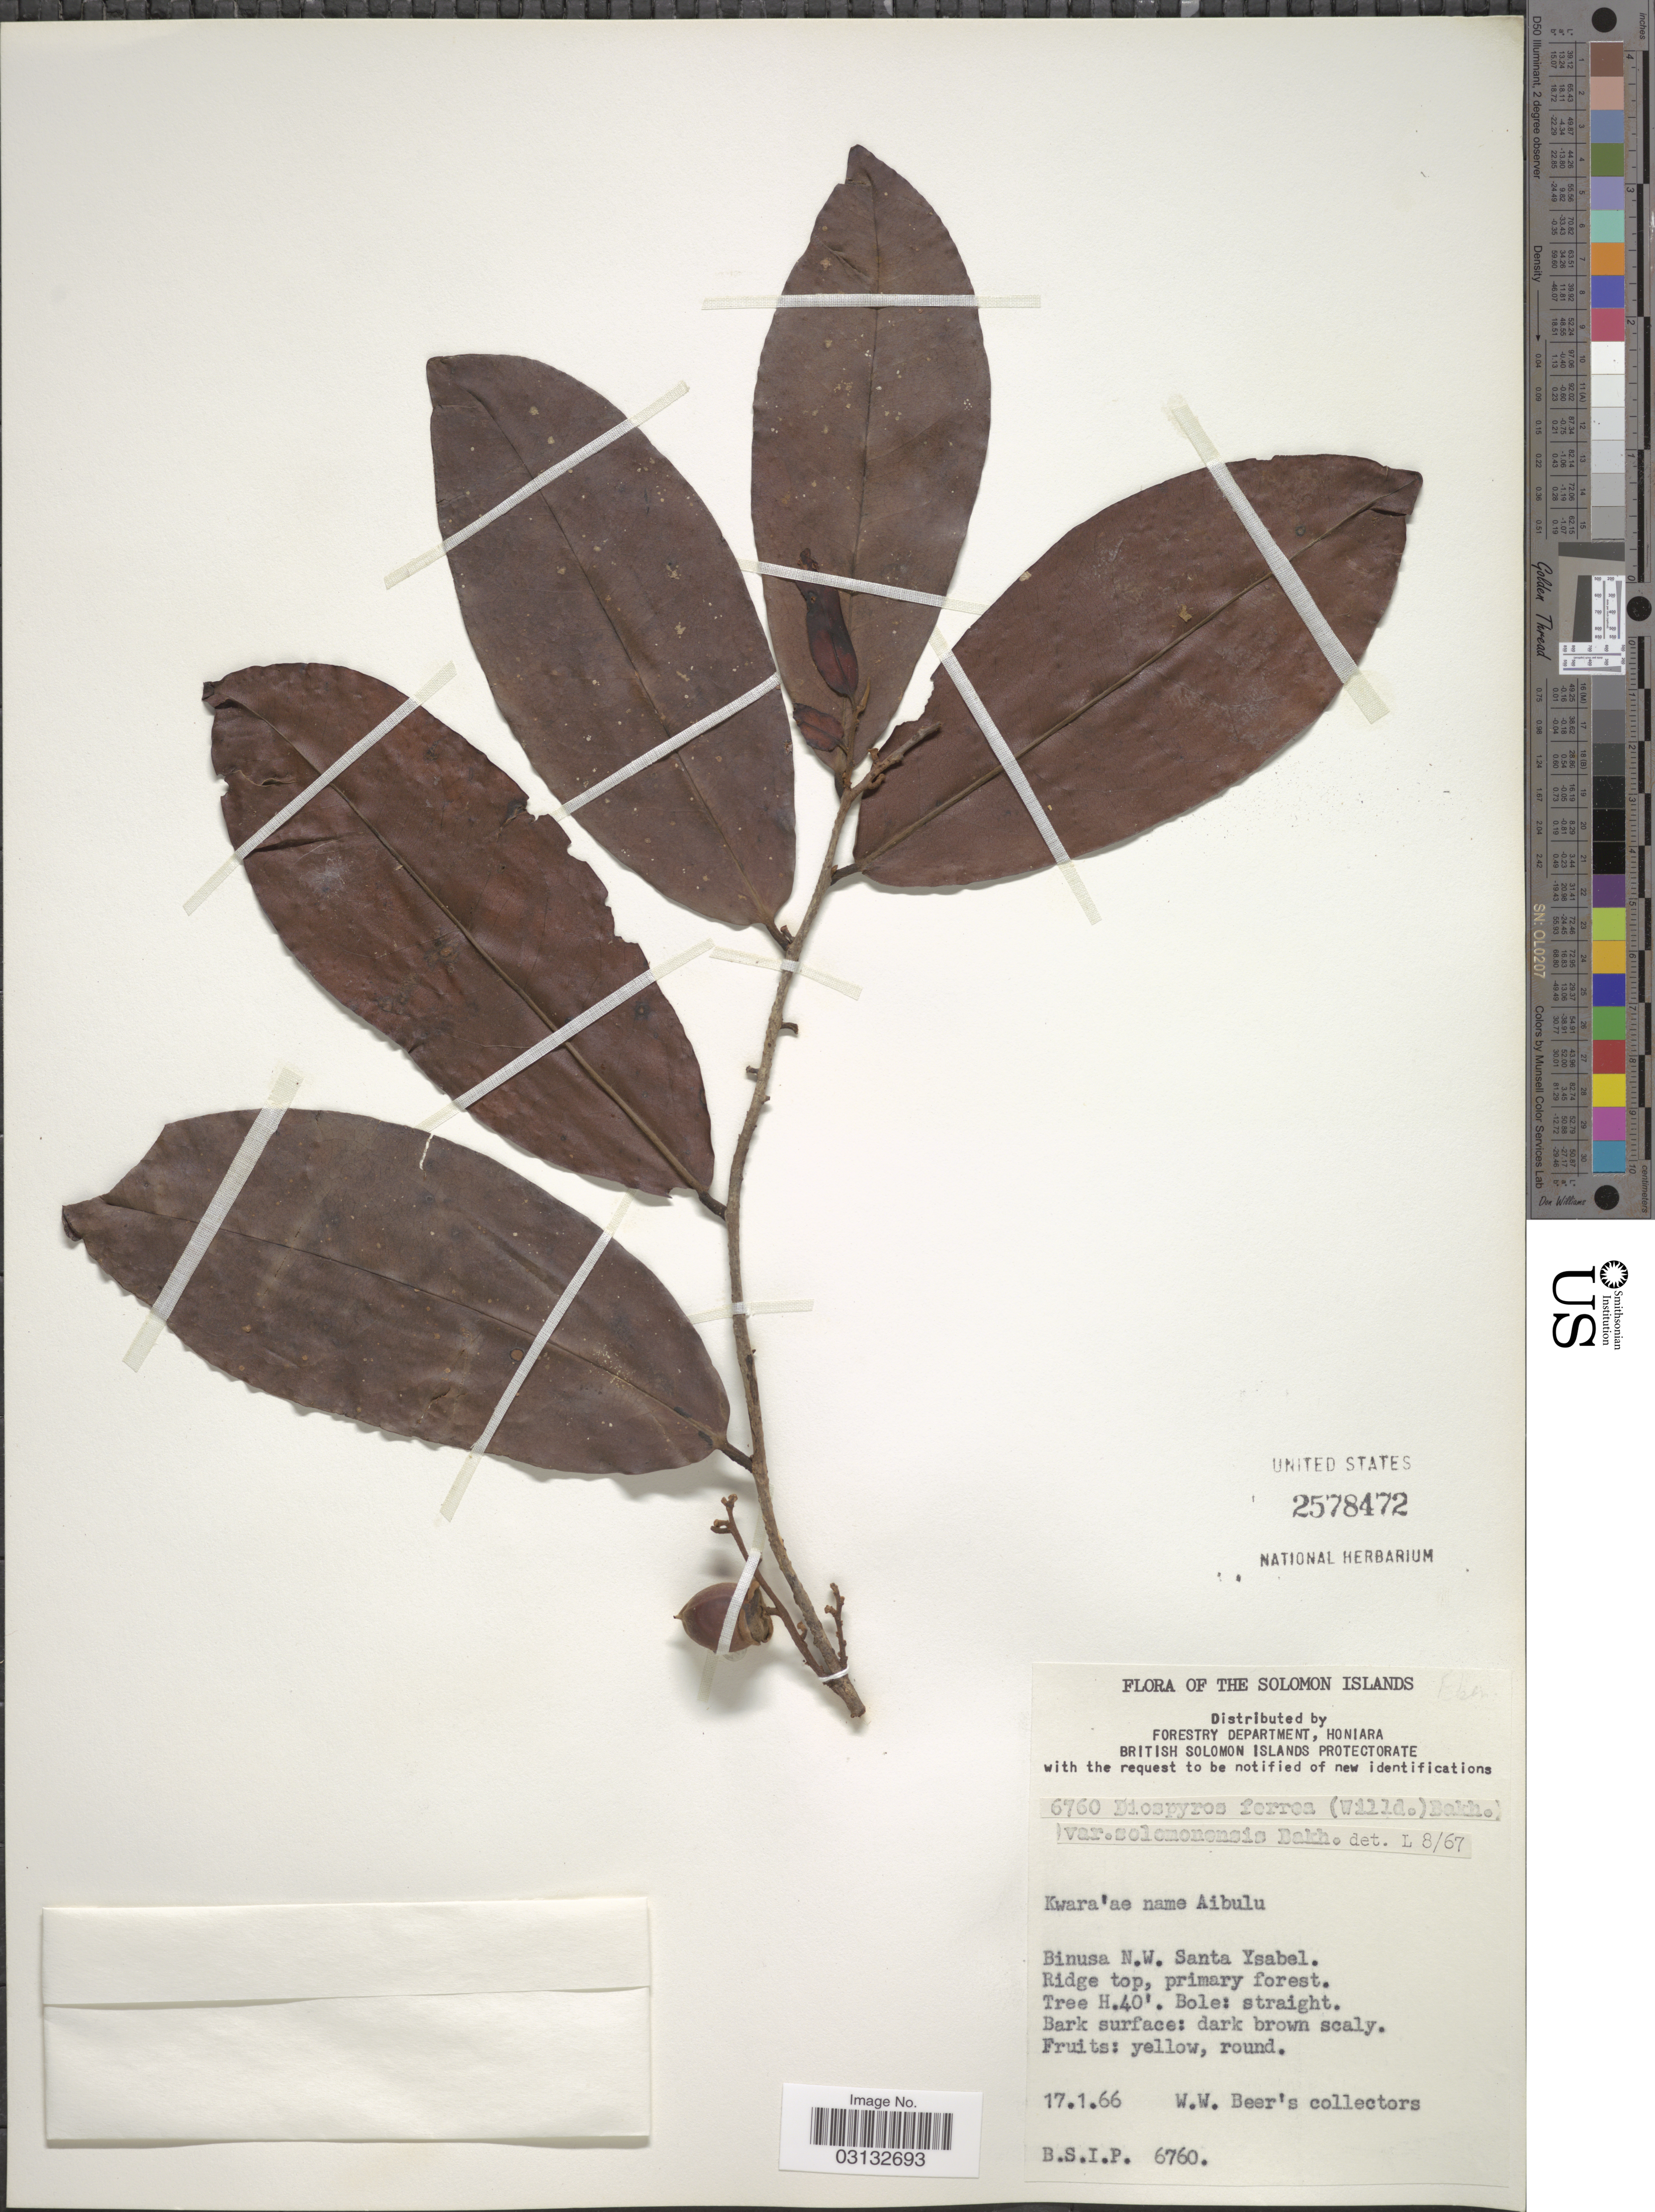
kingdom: Plantae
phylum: Tracheophyta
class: Magnoliopsida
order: Ericales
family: Ebenaceae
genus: Diospyros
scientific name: Diospyros ferrea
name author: (Willd.) Bakh.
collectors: Beer's collectors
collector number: BSIP6760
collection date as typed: Transcribed d/m/y: 17/1/66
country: Solomon Islands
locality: Binusa N.W. Santa Ysabel.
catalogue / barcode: US 2578472